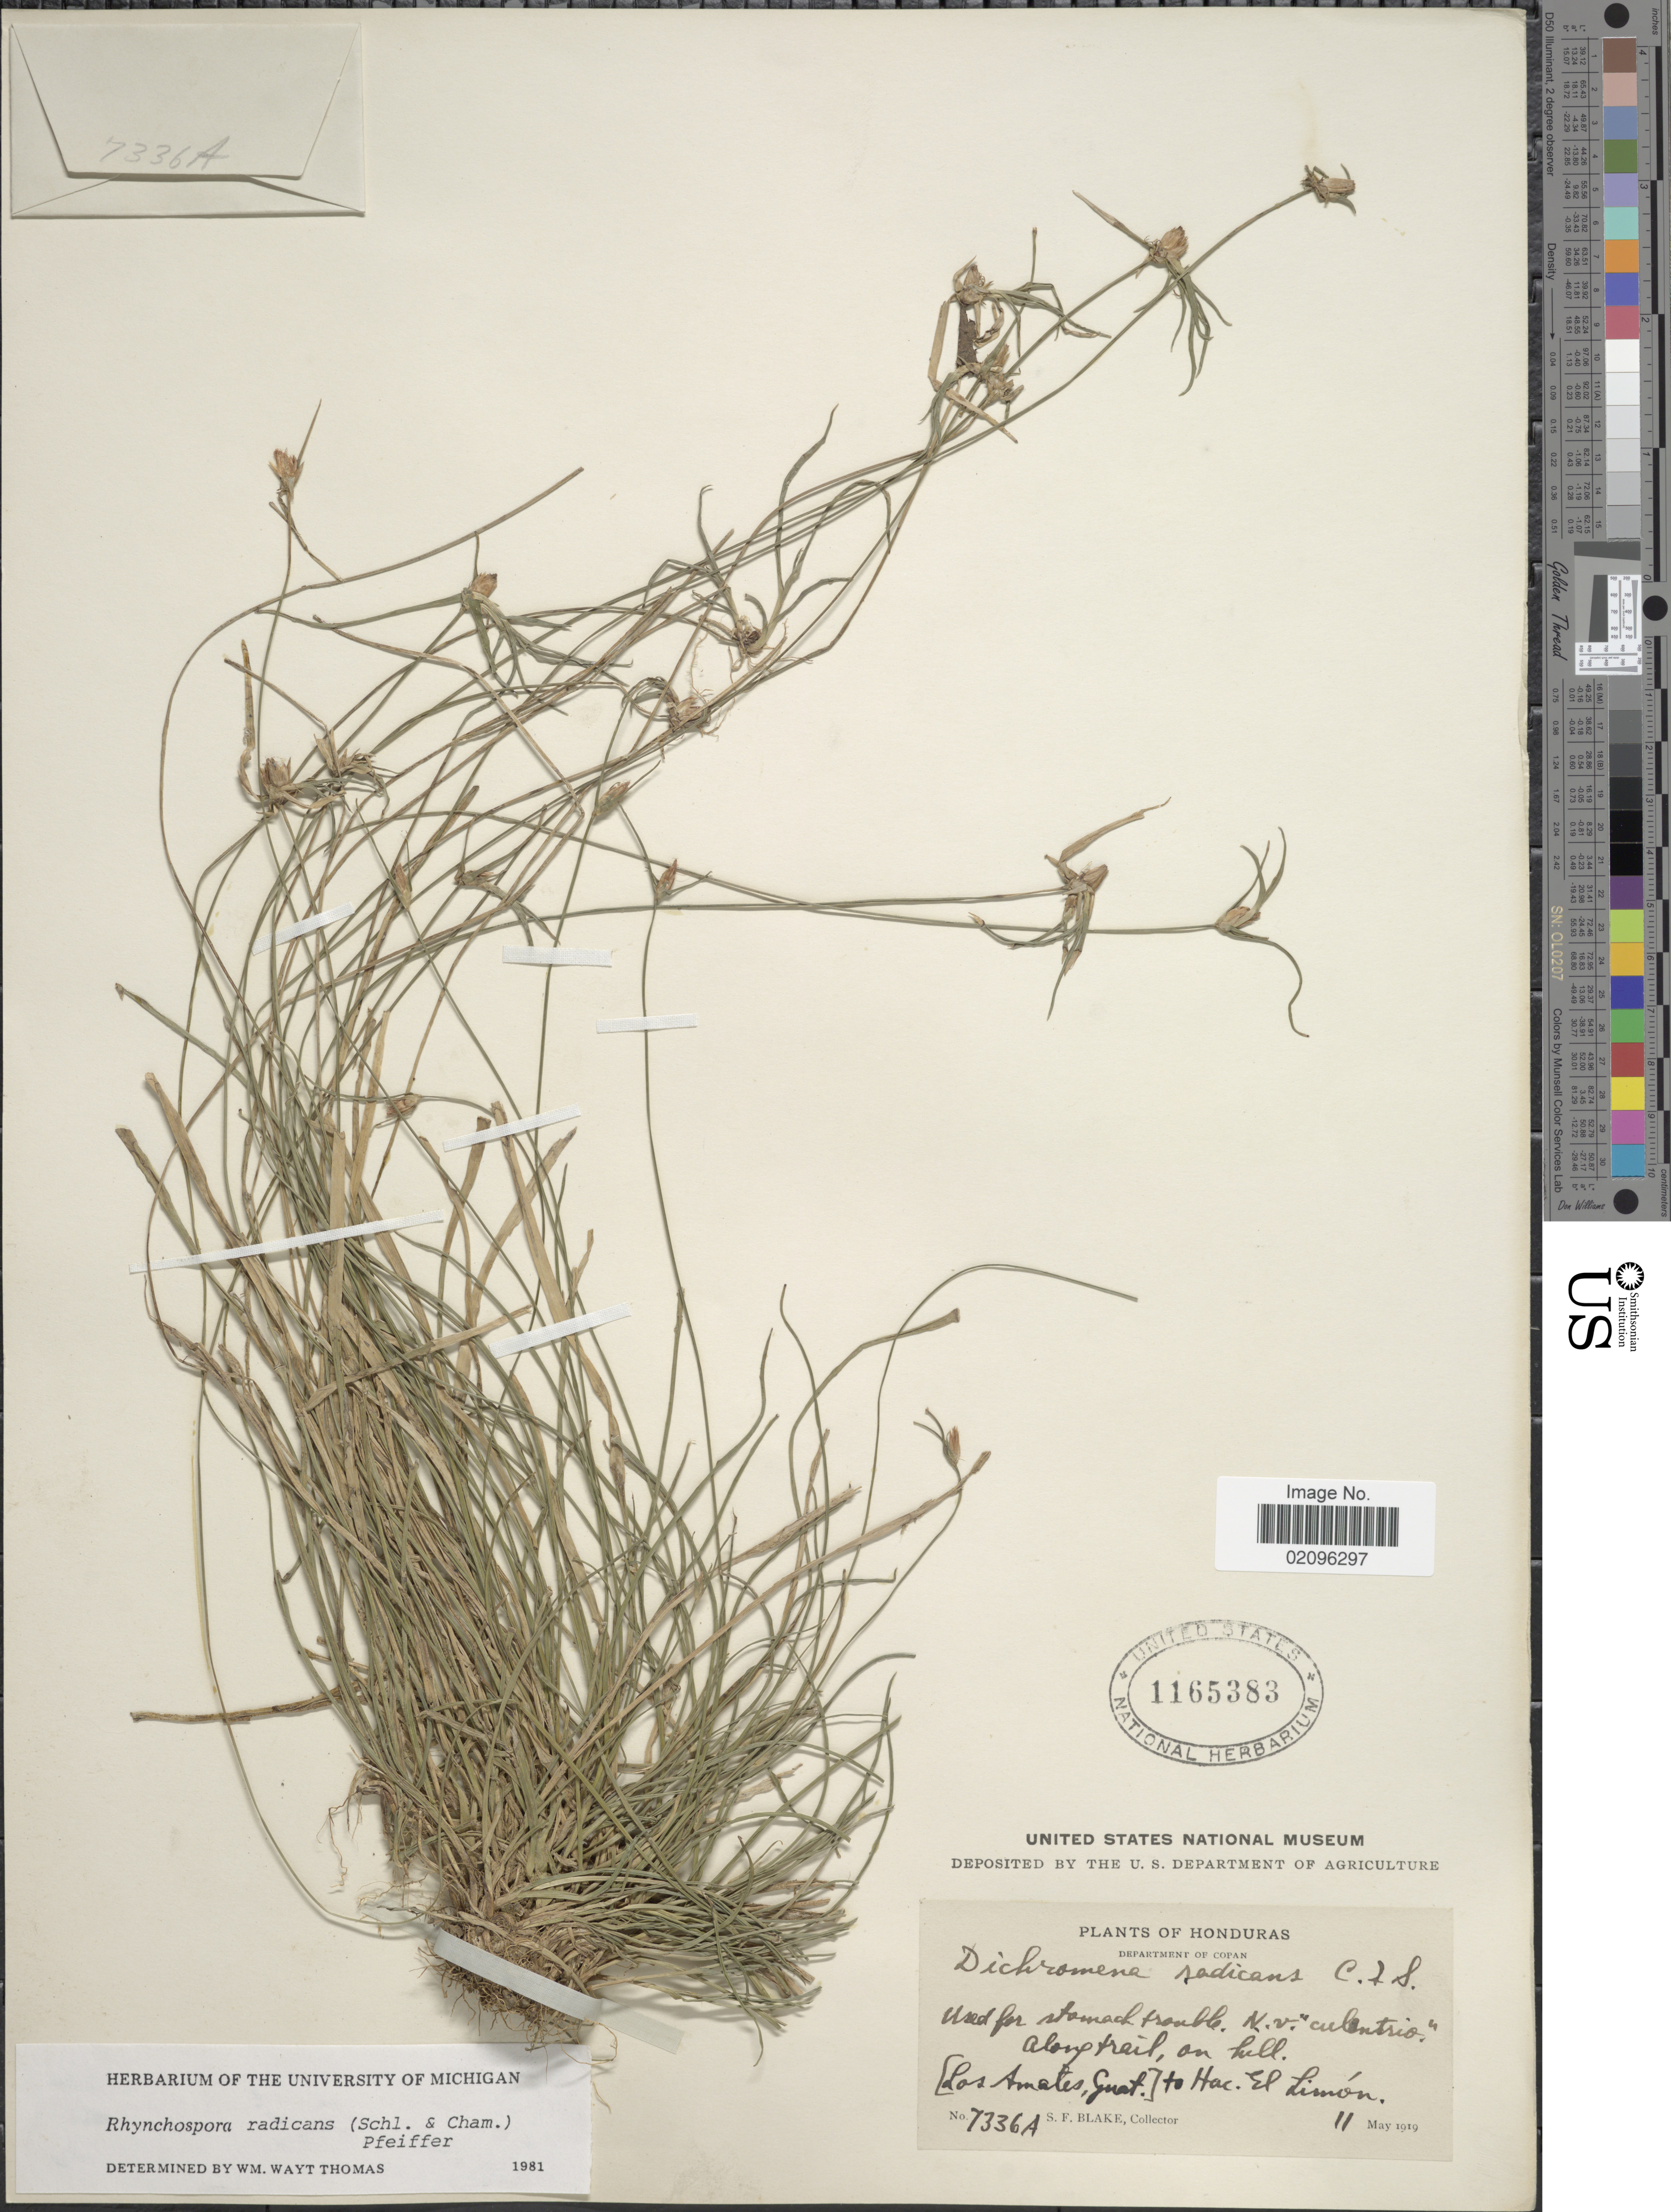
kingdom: Plantae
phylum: Tracheophyta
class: Liliopsida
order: Poales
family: Cyperaceae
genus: Rhynchospora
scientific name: Rhynchospora radicans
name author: (Schltdl. & Cham.) H. Pfeiff.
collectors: S. Blake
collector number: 7666A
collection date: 1919-05-11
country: Honduras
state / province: Copán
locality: Honduras Along trail, on hill. [Los Amales, Guat.] to Hac. El Limon.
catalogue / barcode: US 1165383